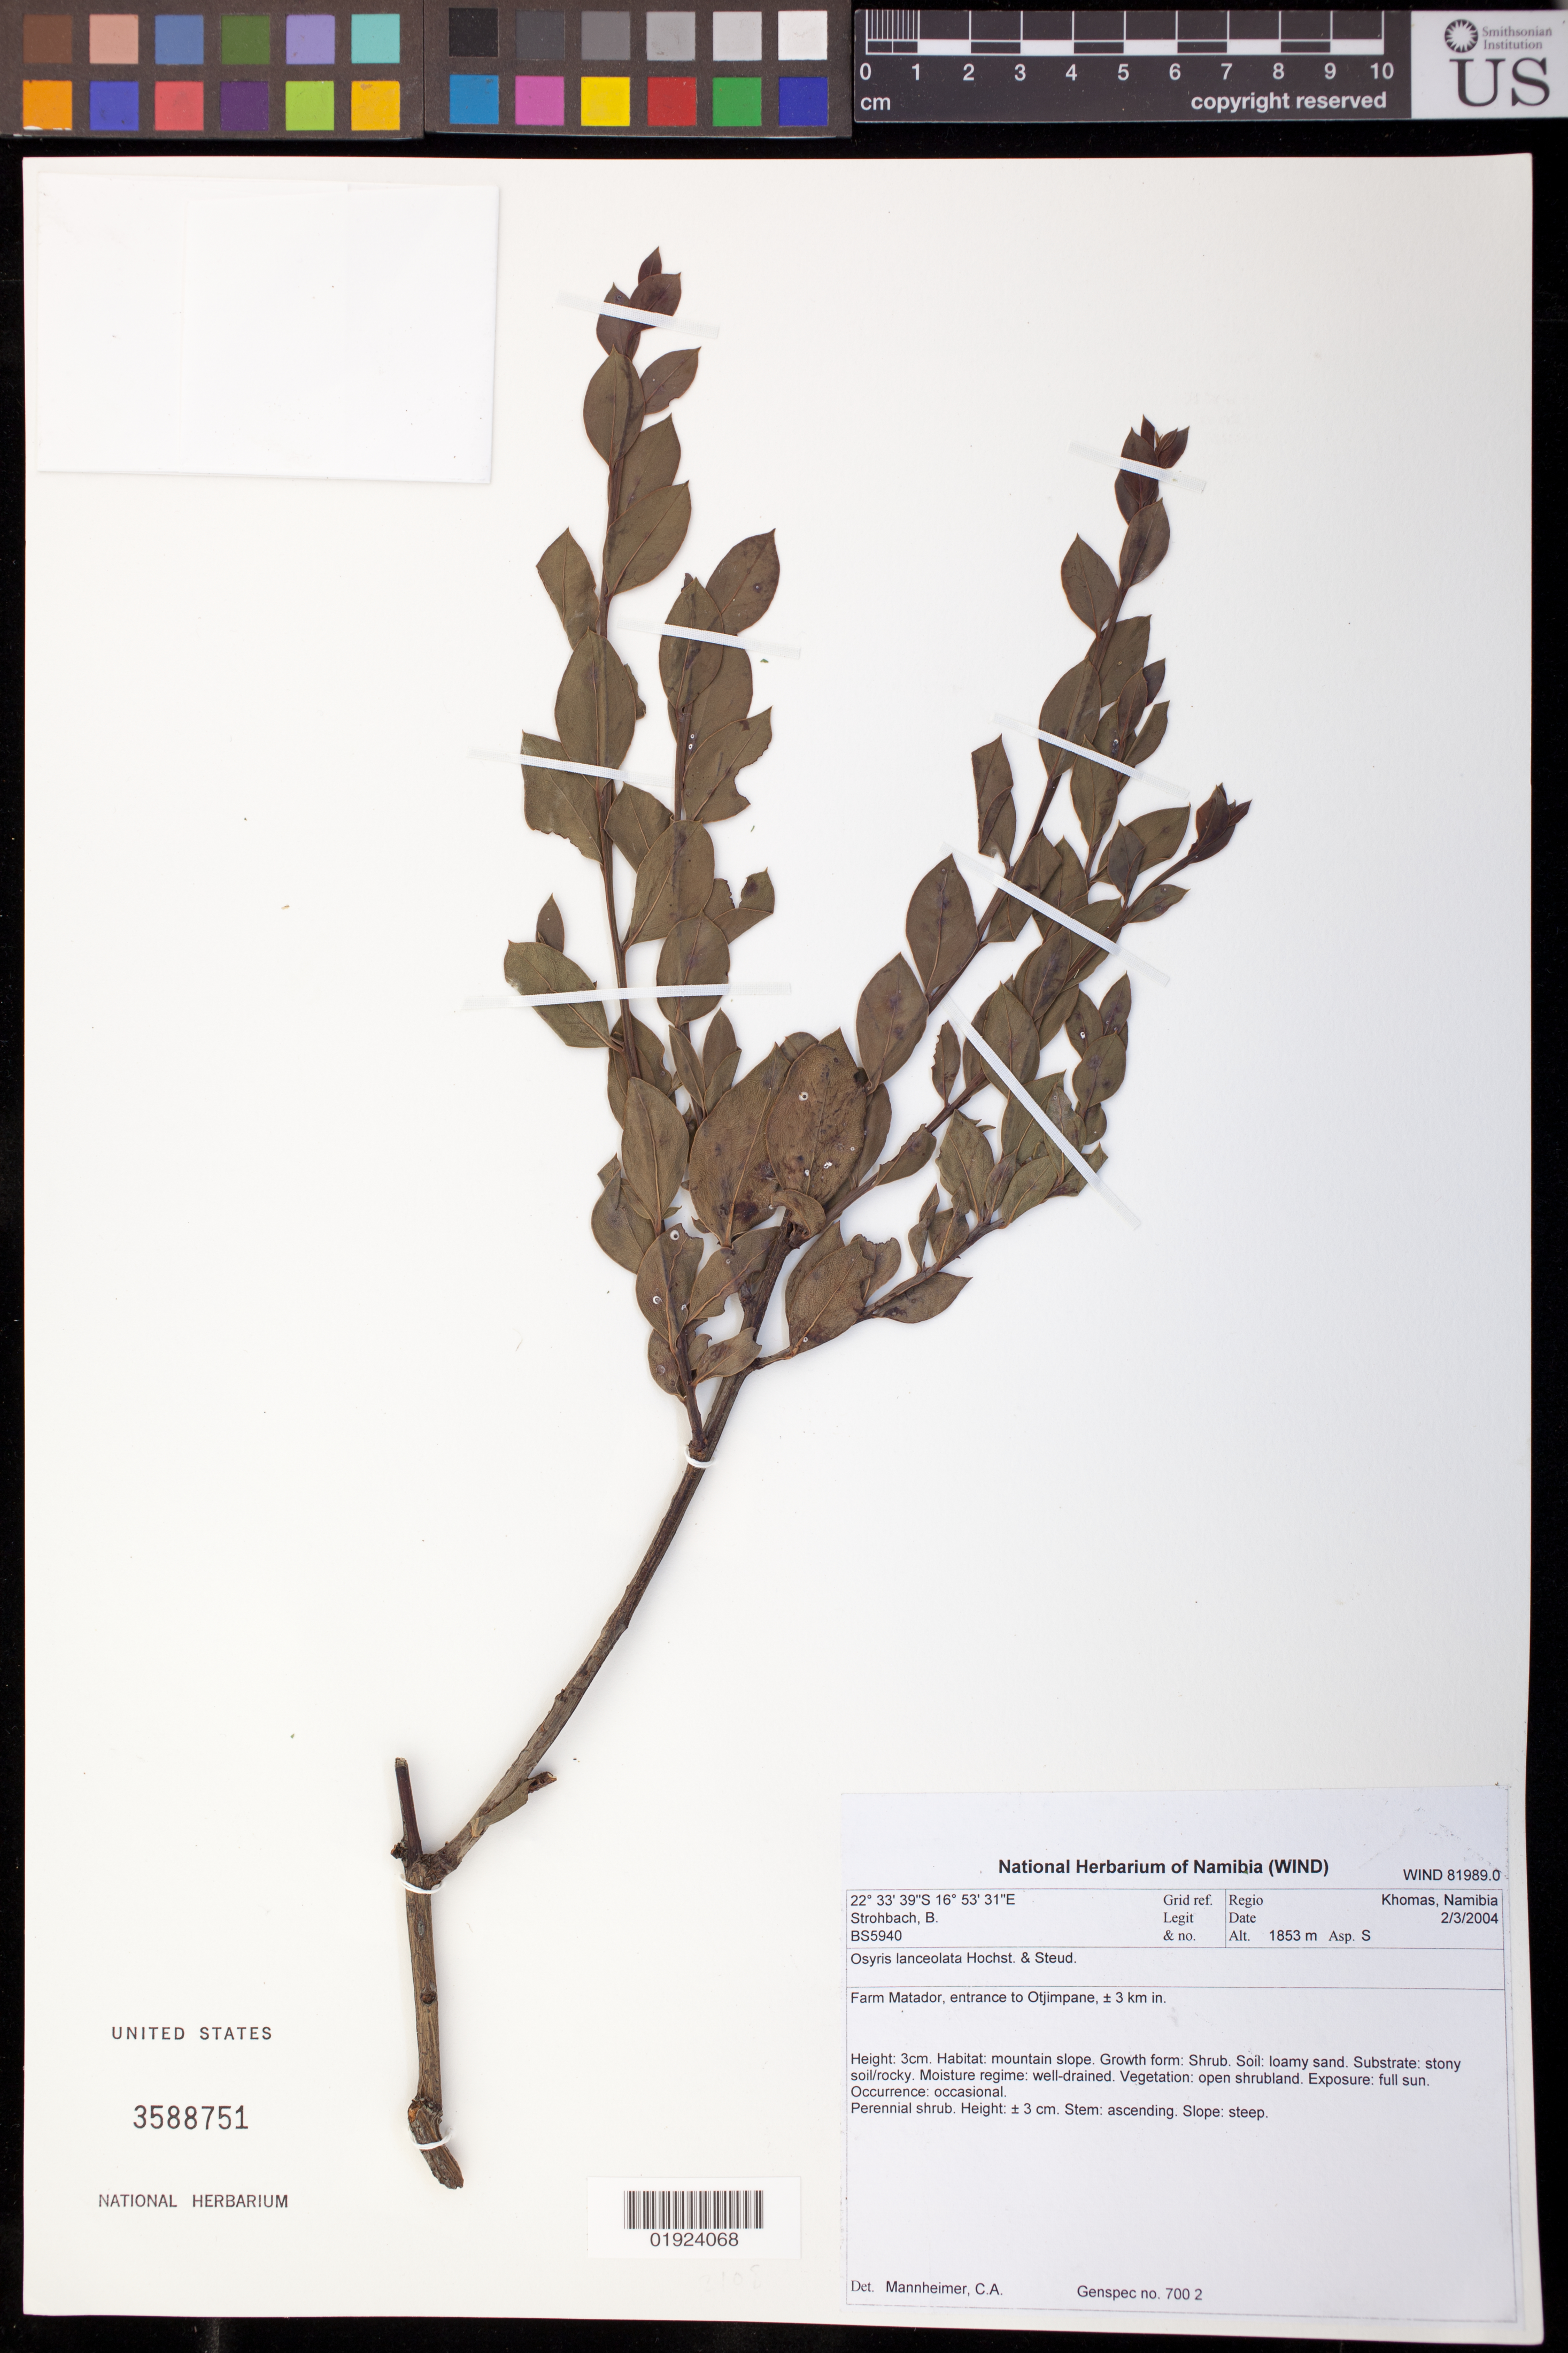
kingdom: Plantae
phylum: Tracheophyta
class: Magnoliopsida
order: Santalales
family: Santalaceae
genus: Osyris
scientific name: Osyris lanceolata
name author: Hochst. & Steud.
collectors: B. Strohbach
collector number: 5940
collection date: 2004-03-02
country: Namibia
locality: Farm Matodor, entrance to Otjimpane, +/- 3 km in.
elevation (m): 1853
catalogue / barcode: US 3588751